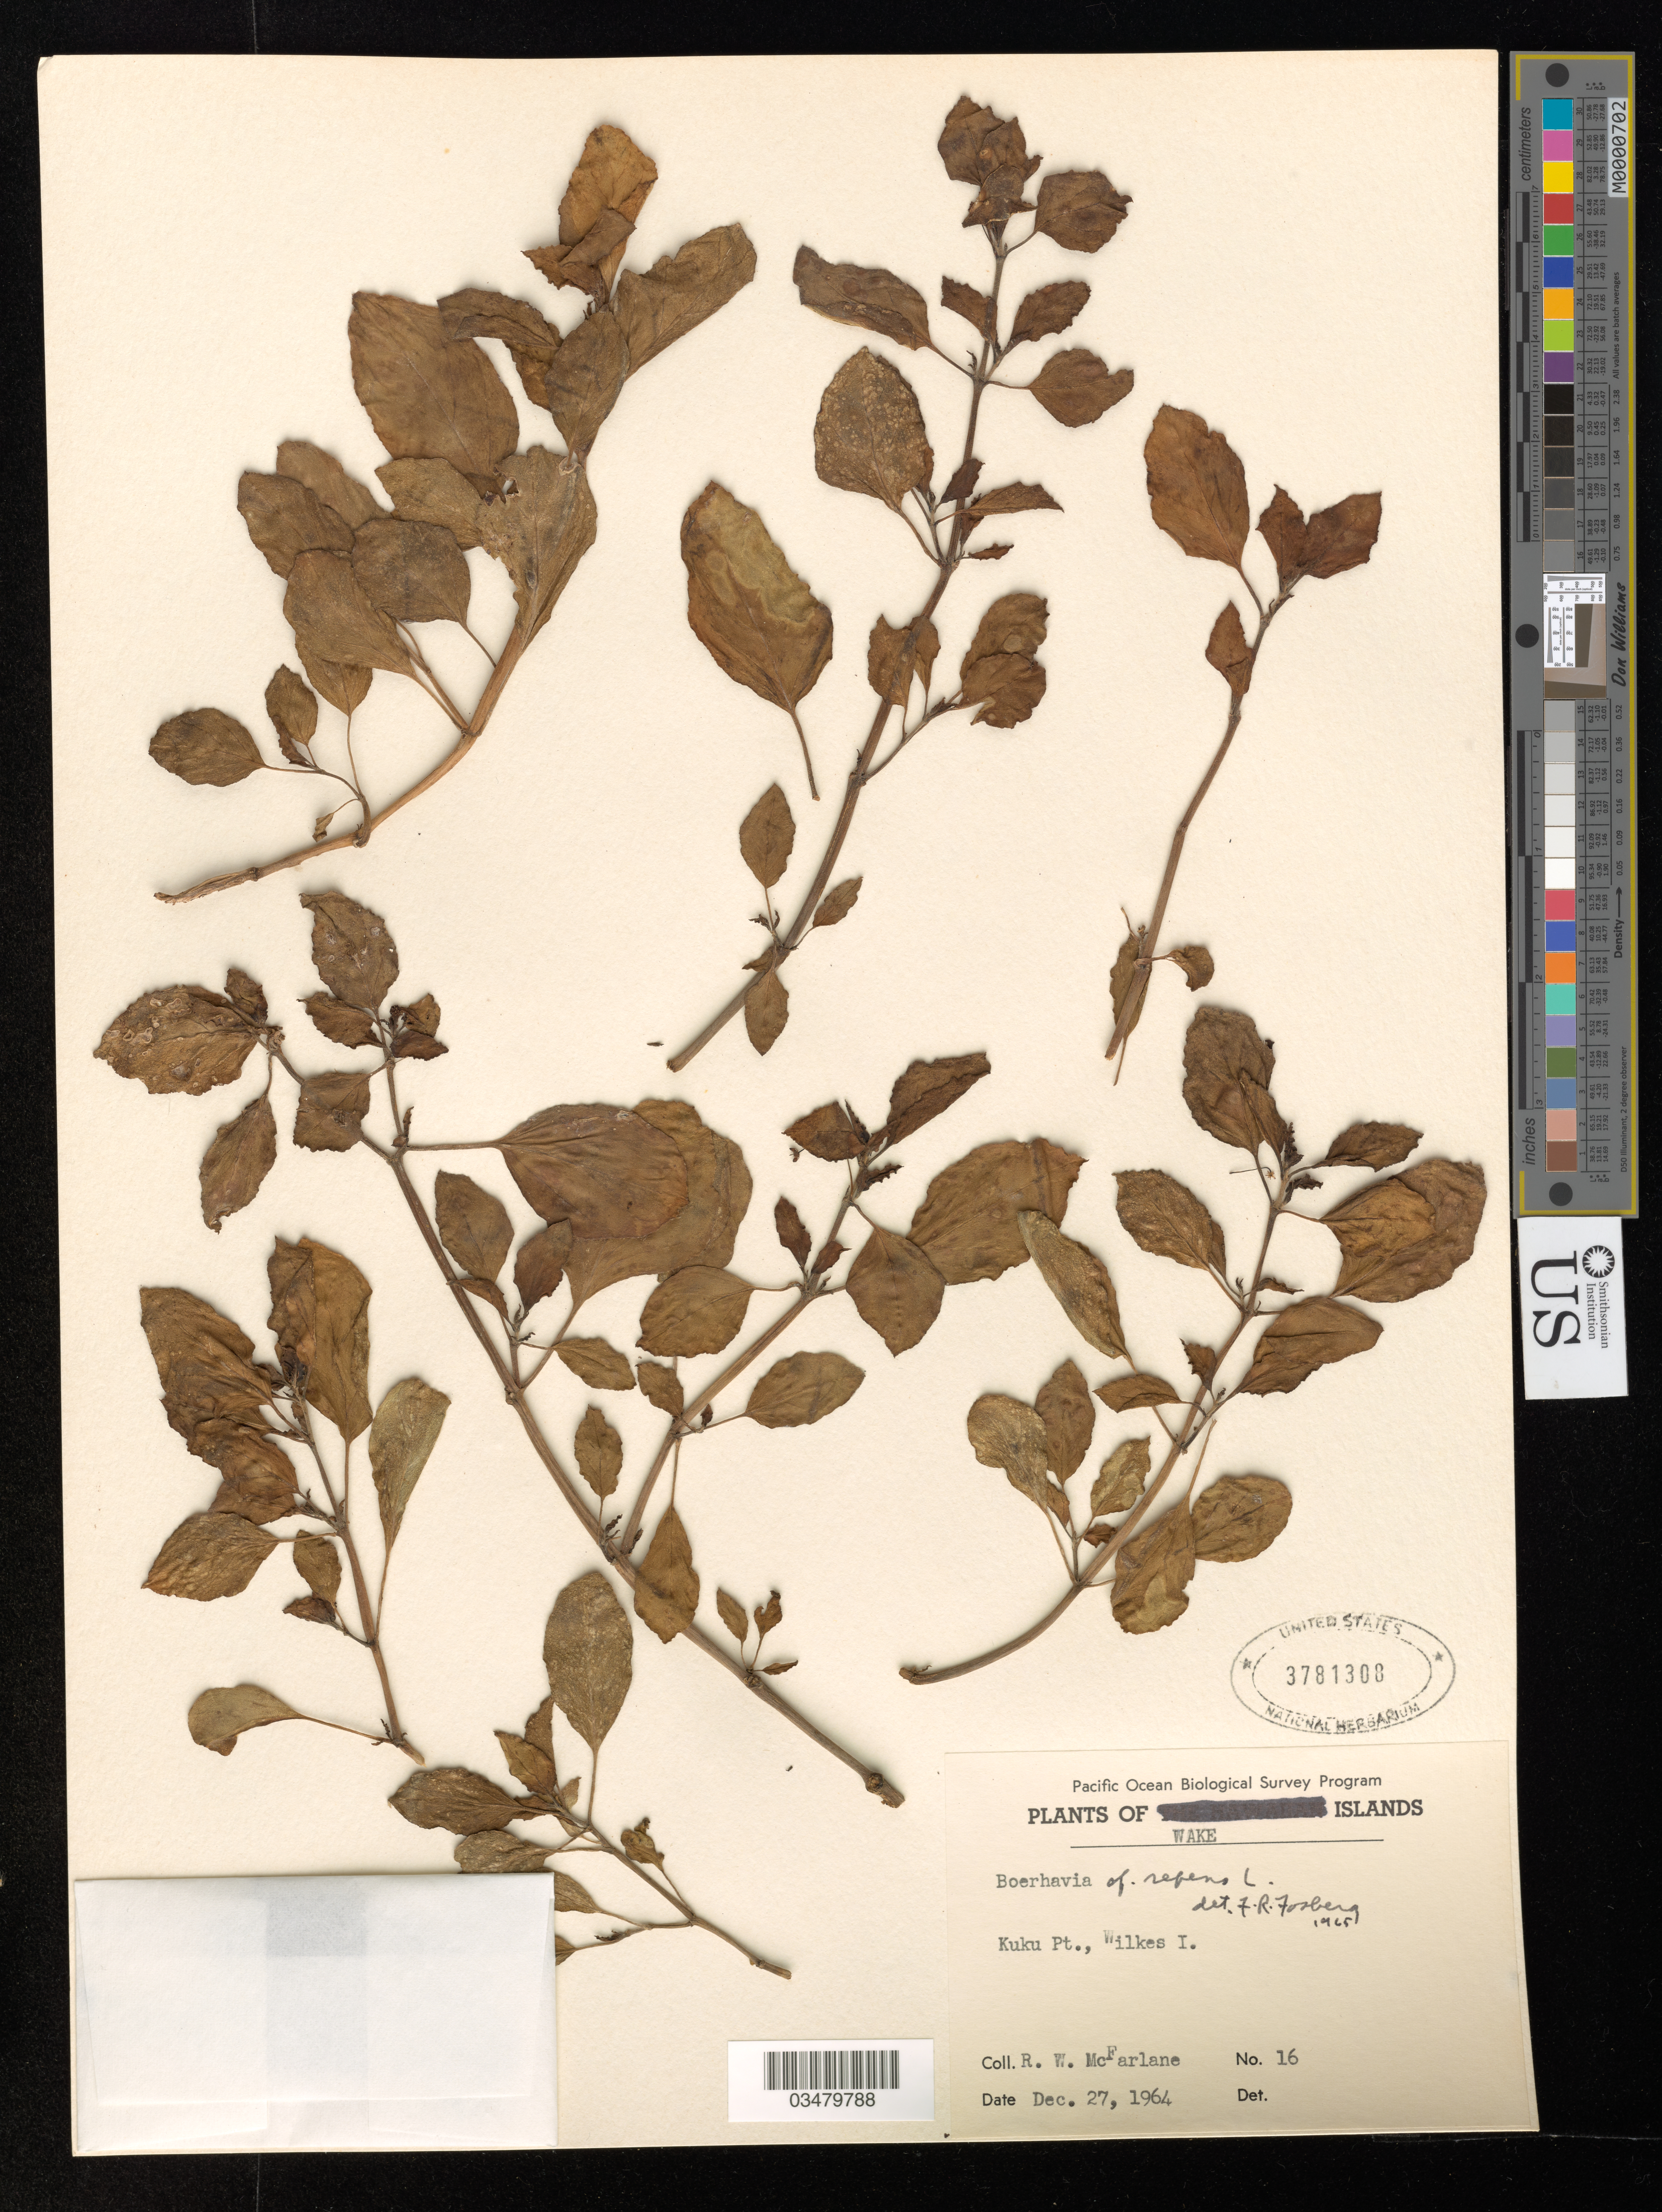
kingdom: Plantae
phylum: Tracheophyta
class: Magnoliopsida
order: Caryophyllales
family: Nyctaginaceae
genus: Boerhavia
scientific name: Boerhavia repens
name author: L.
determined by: Fosberg, F. R.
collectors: R. McFarlane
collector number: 16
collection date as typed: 27 Dec 1964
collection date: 1964-12-27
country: U.S. Administered Pacific Islands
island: Wake Atoll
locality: Wilkes Islet, Kuku Point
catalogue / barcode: US 3781308